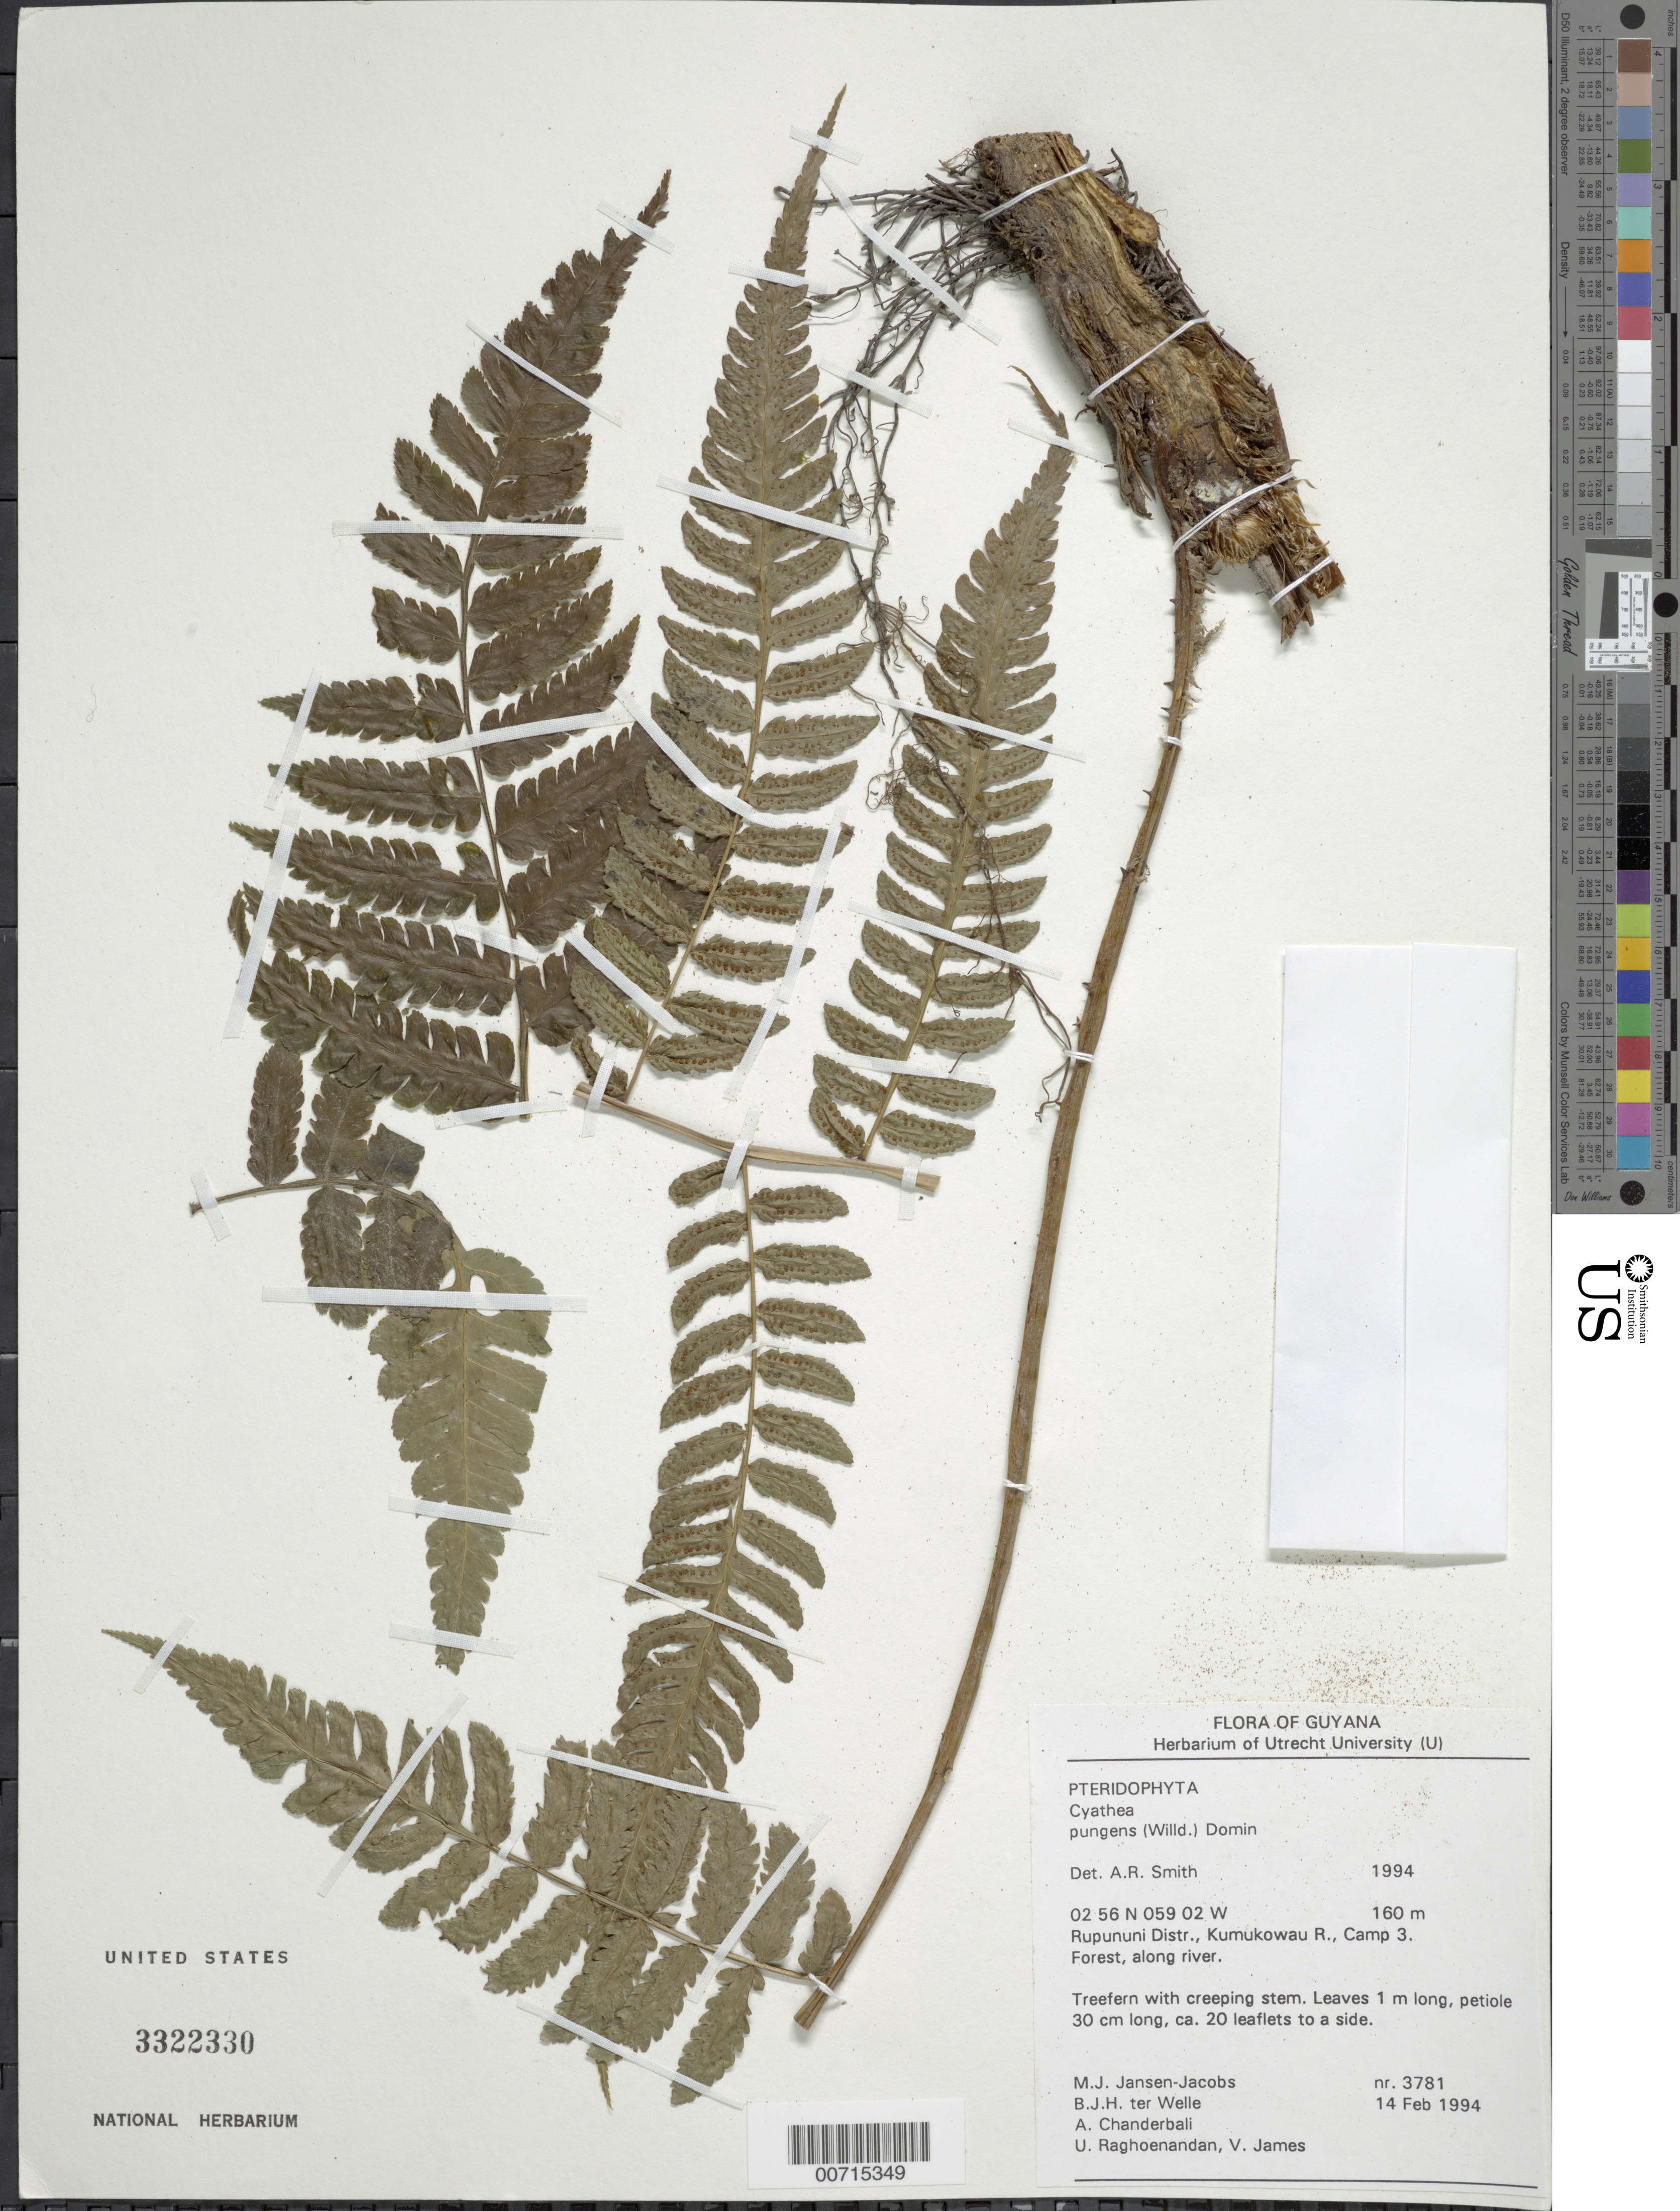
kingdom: Plantae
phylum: Tracheophyta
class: Polypodiopsida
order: Cyatheales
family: Cyatheaceae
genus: Cyathea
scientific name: Cyathea pungens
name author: (Willd.) Domin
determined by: Smith, Alan R., (UC)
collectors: M. J. Jansen-Jacobs, B. Welle, A. S. Chanderbali, U. Raghoenandan & V. James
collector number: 3781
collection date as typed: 14-Feb-94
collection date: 1994-02-14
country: Guyana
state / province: U. Takutu-U. Essequibo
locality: Kumukowau R., Camp 3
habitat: Forest along river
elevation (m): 160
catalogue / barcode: US 3322330